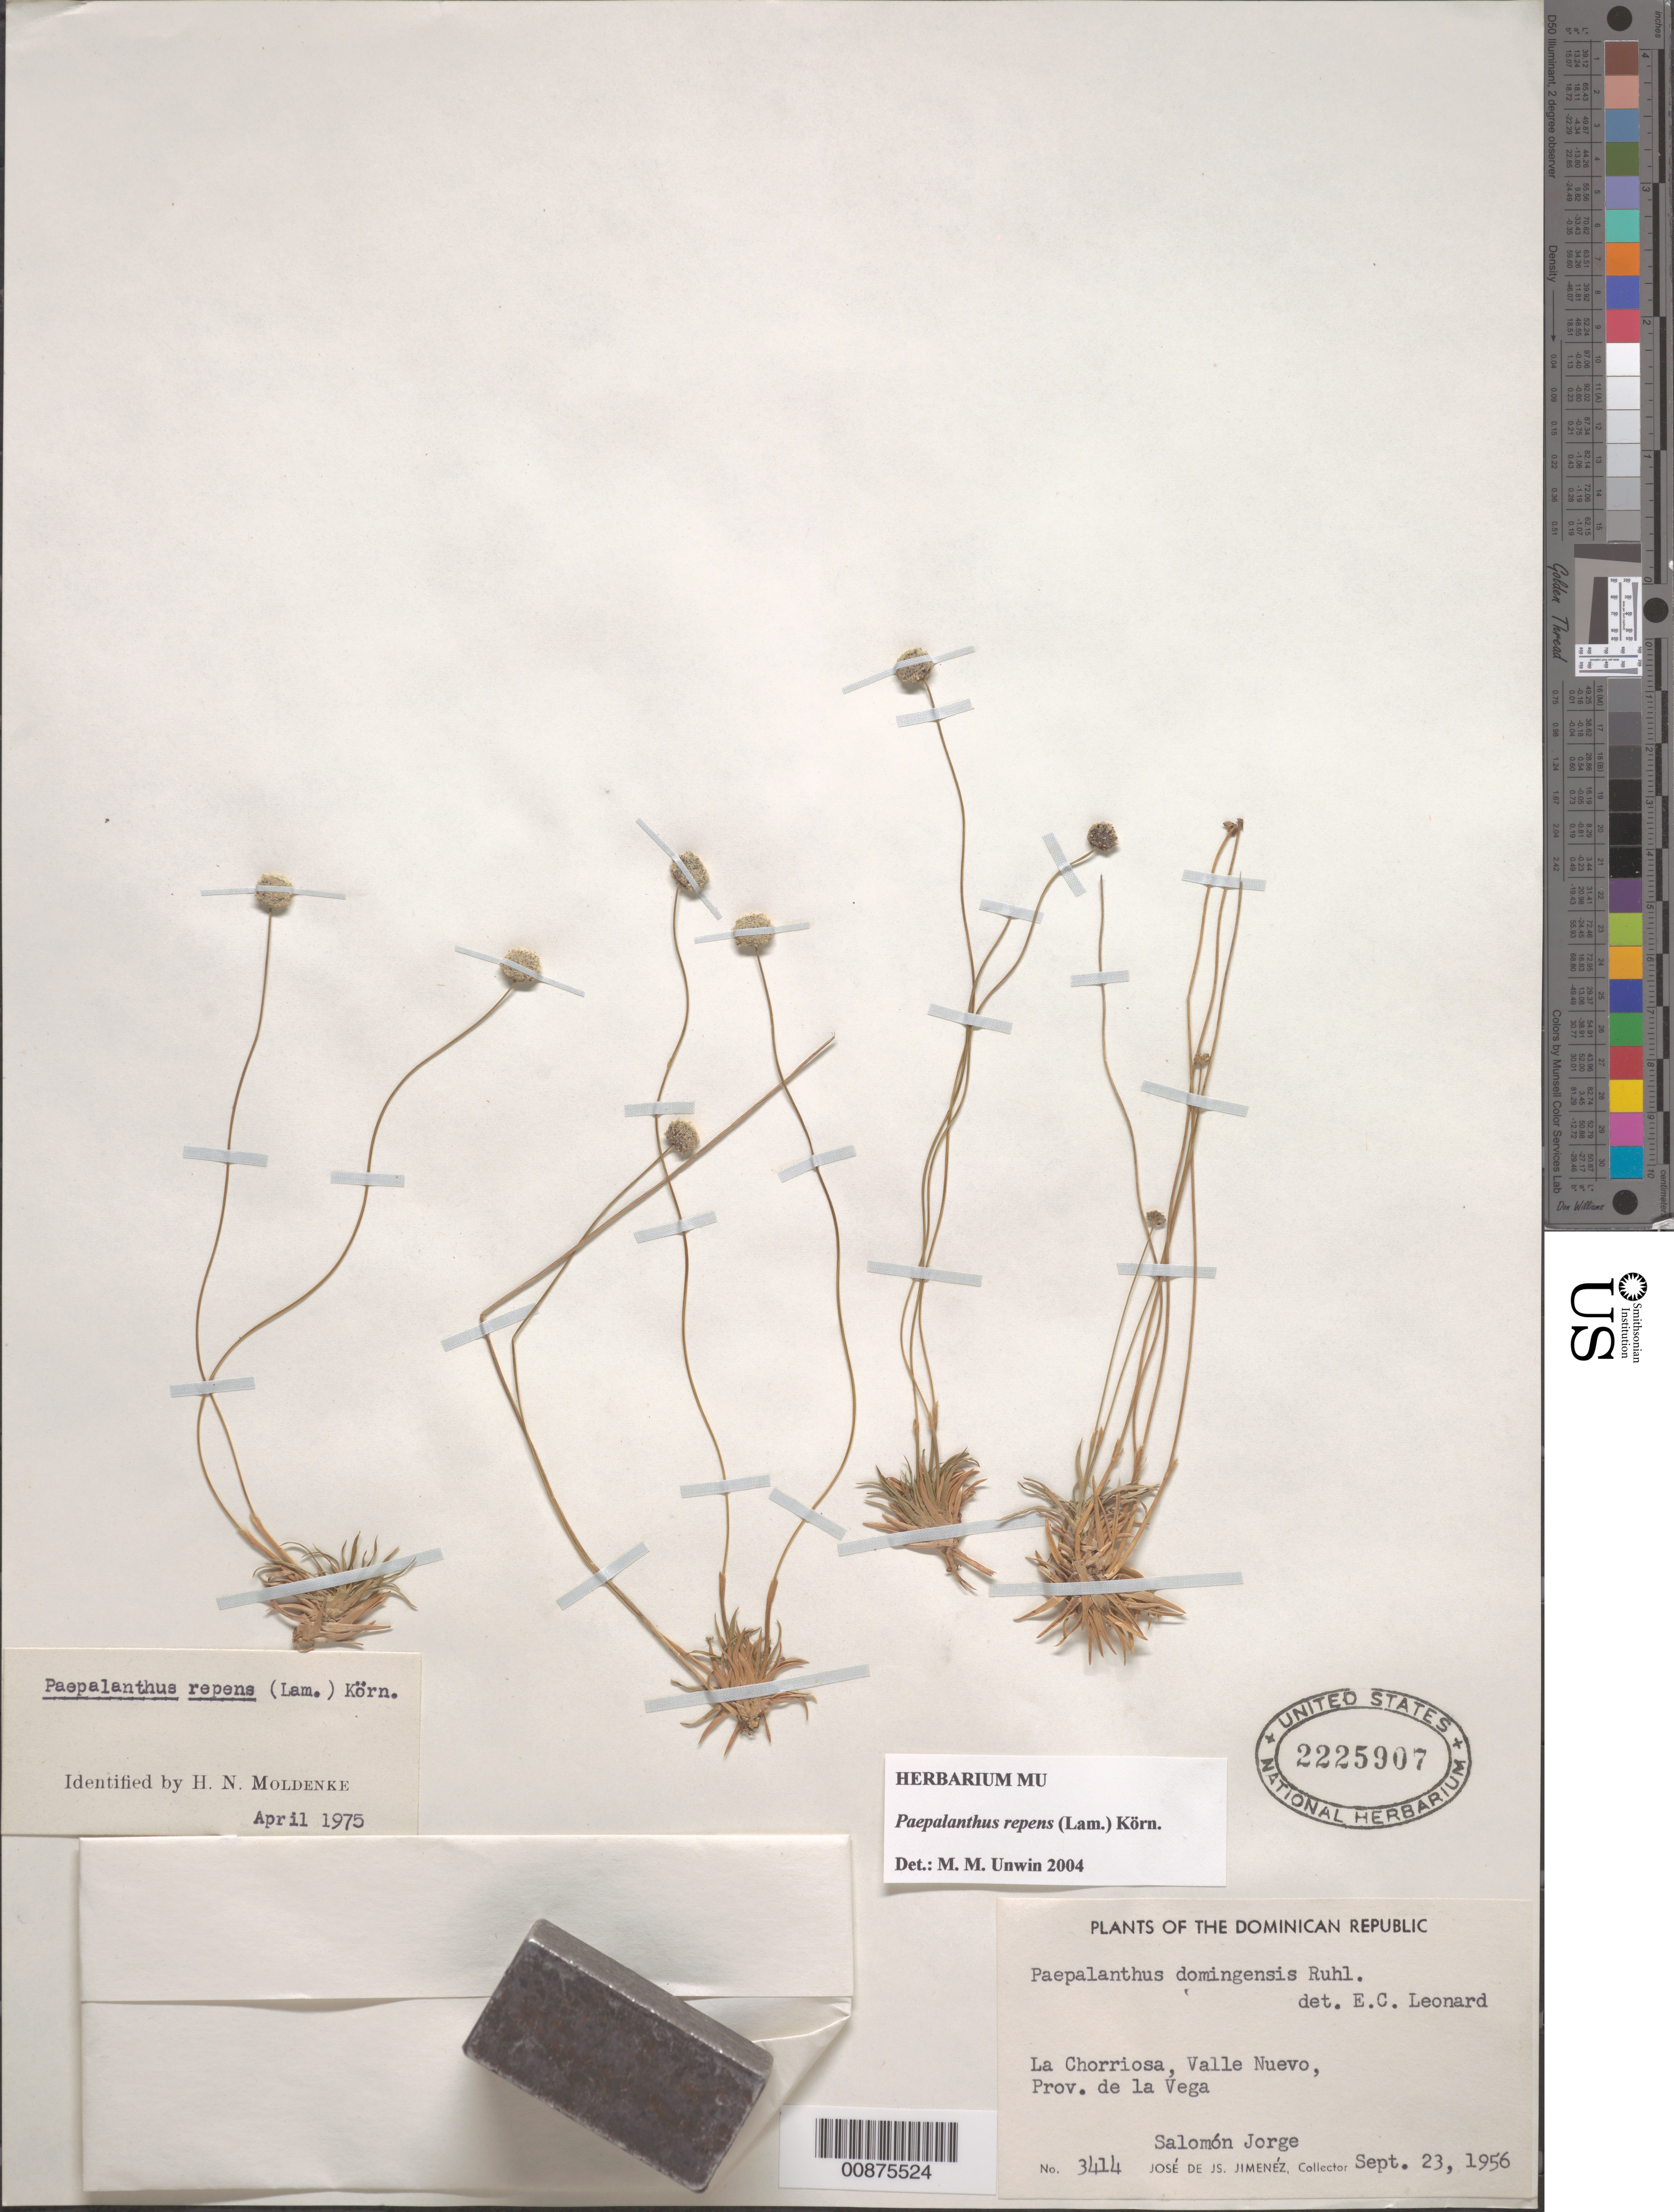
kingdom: Plantae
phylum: Tracheophyta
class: Liliopsida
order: Poales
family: Eriocaulaceae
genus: Paepalanthus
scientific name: Paepalanthus repens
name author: (Lam.) Körn.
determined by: Unwin, M. M.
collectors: J. J. Jiménez Almonte & J. Salomón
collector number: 3414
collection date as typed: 23 Sep 1956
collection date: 1956-09-23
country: Dominican Republic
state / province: La Vega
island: Hispaniola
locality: La Chorriosa, Valle Nuevo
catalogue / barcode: US 2225907